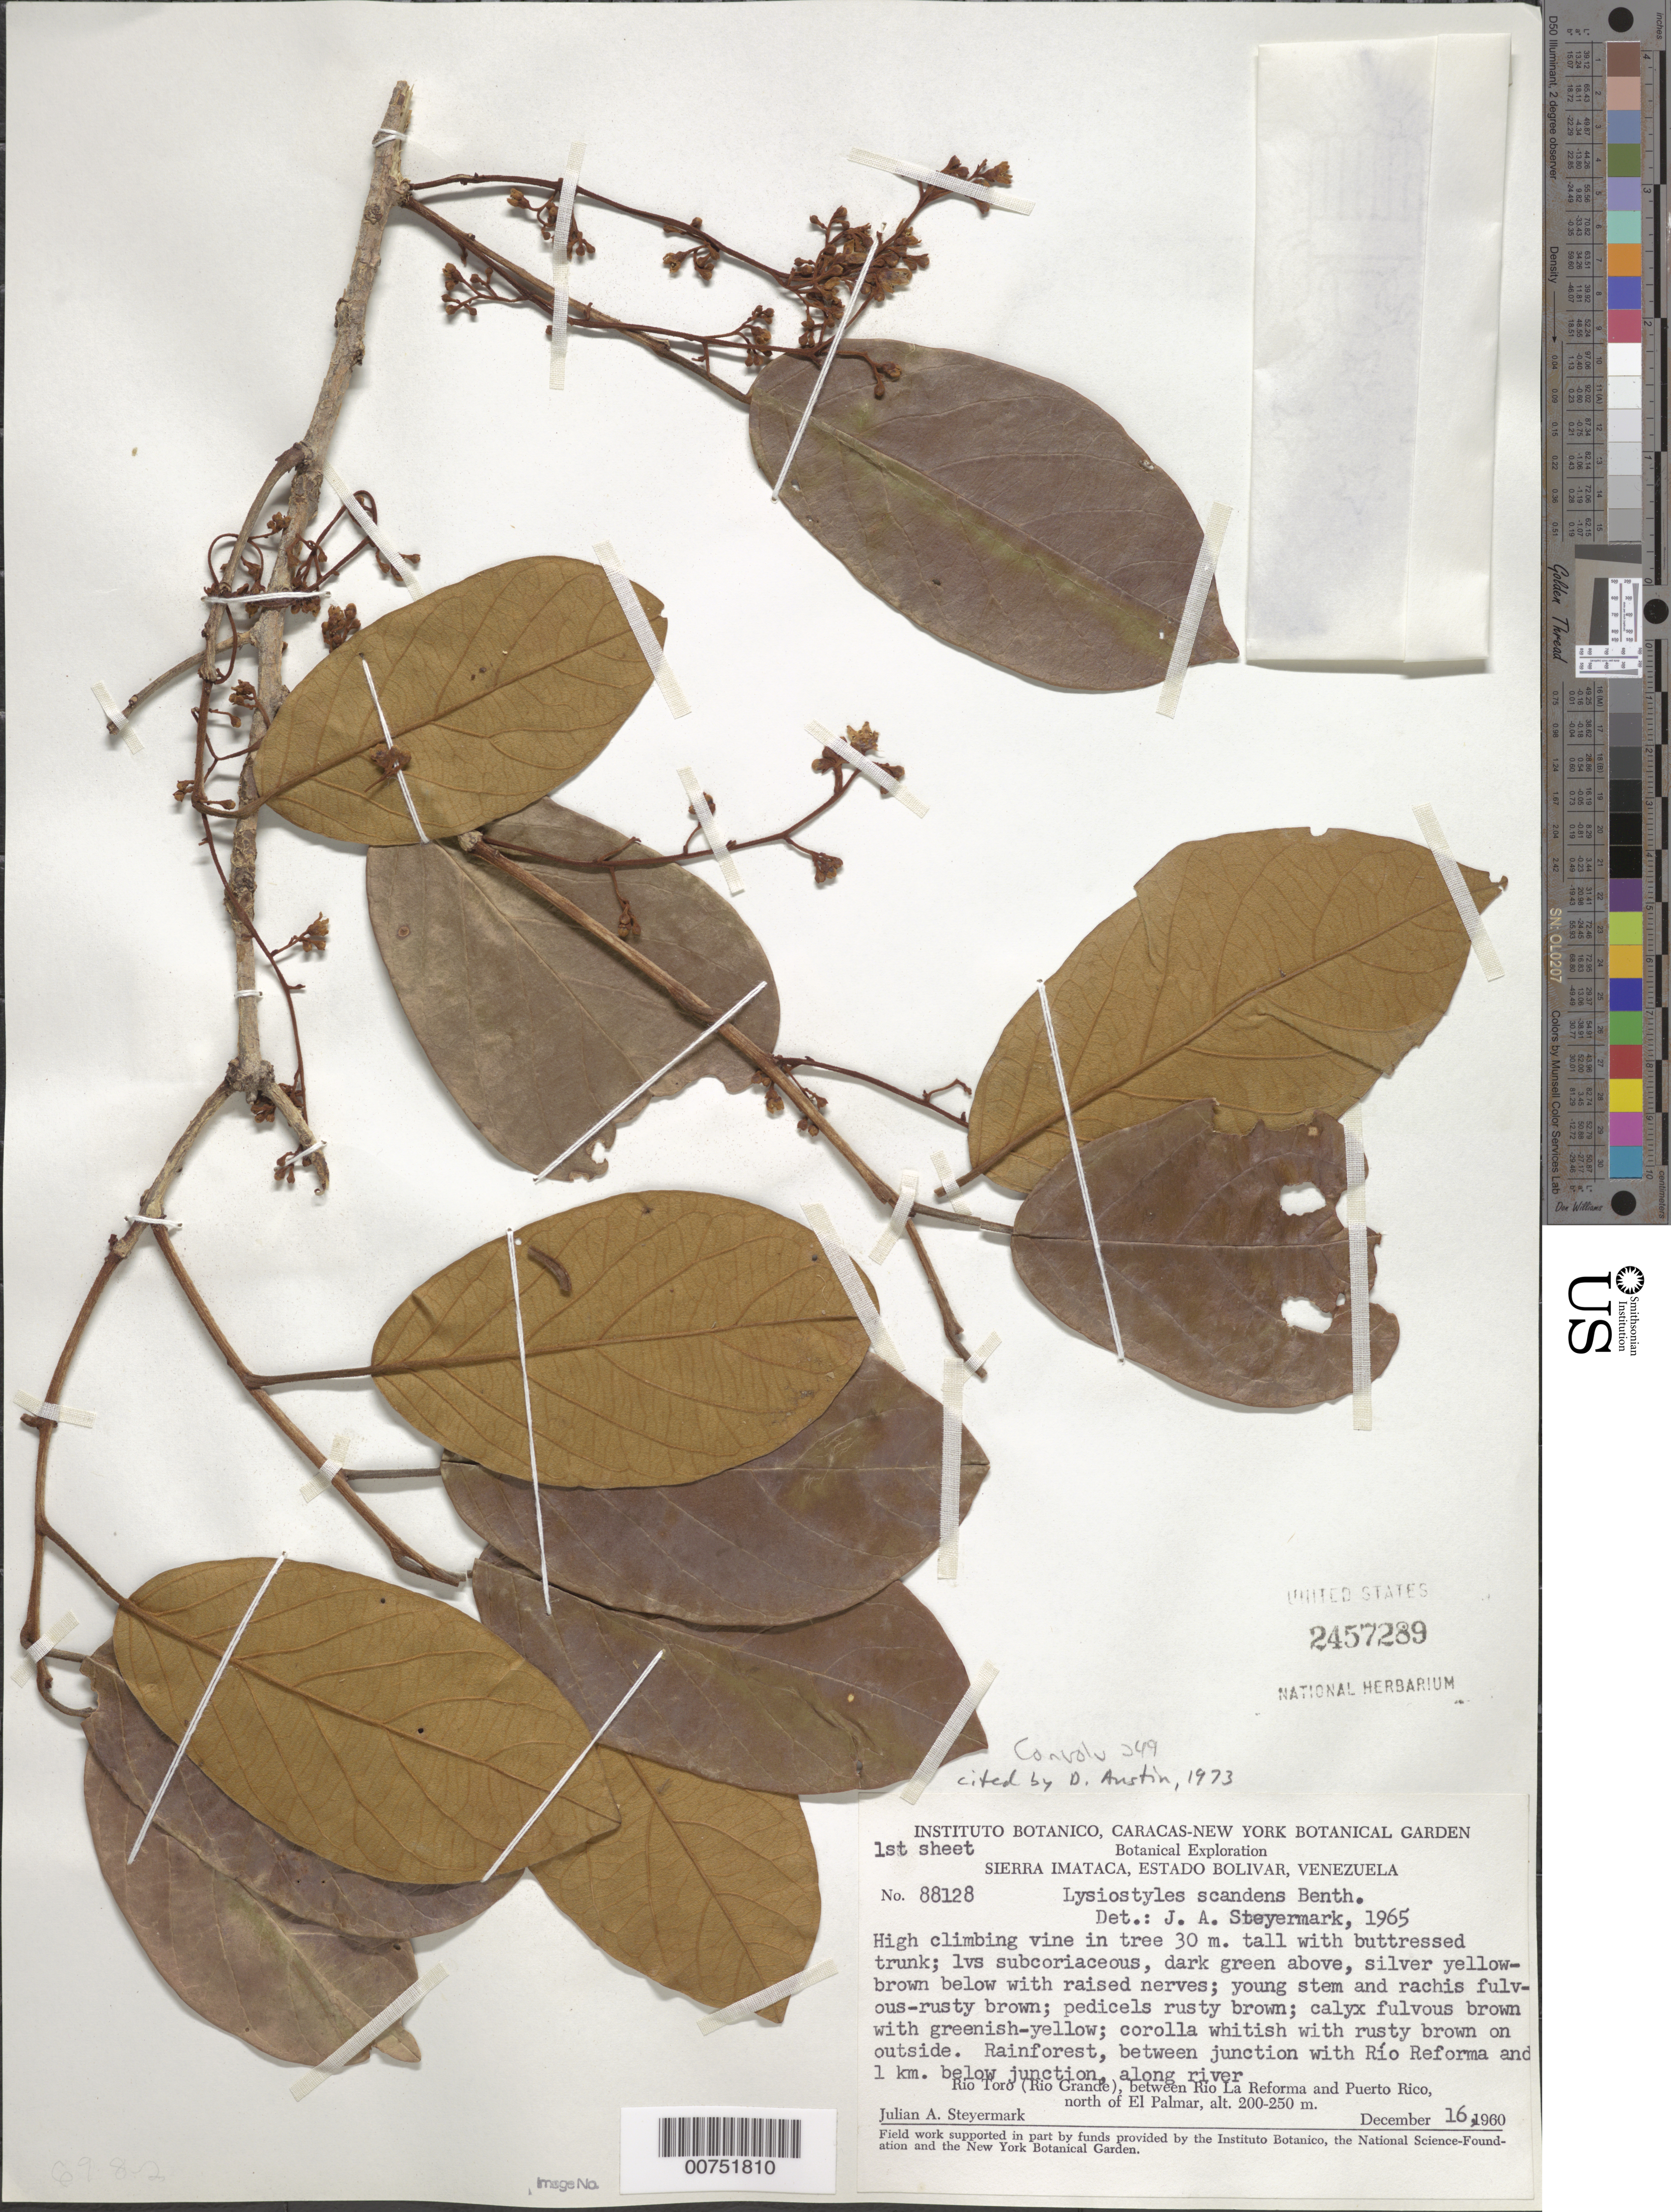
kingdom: Plantae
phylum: Tracheophyta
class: Magnoliopsida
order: Solanales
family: Convolvulaceae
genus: Lysiostyles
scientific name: Lysiostyles scandens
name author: Benth.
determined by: Steyermark, Julian A., (VEN)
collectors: J. Steyermark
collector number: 88128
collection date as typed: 16-Dec-60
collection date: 1960-12-16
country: Venezuela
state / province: Bolívar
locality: Sierra Imataca, Río Toro (Río Grande), between Río La Reforma and Puerto Rico, N of El Palmar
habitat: Rainforest, between junction with Rio Reforma and 1 km below junction, along river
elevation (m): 200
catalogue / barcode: US 2457289